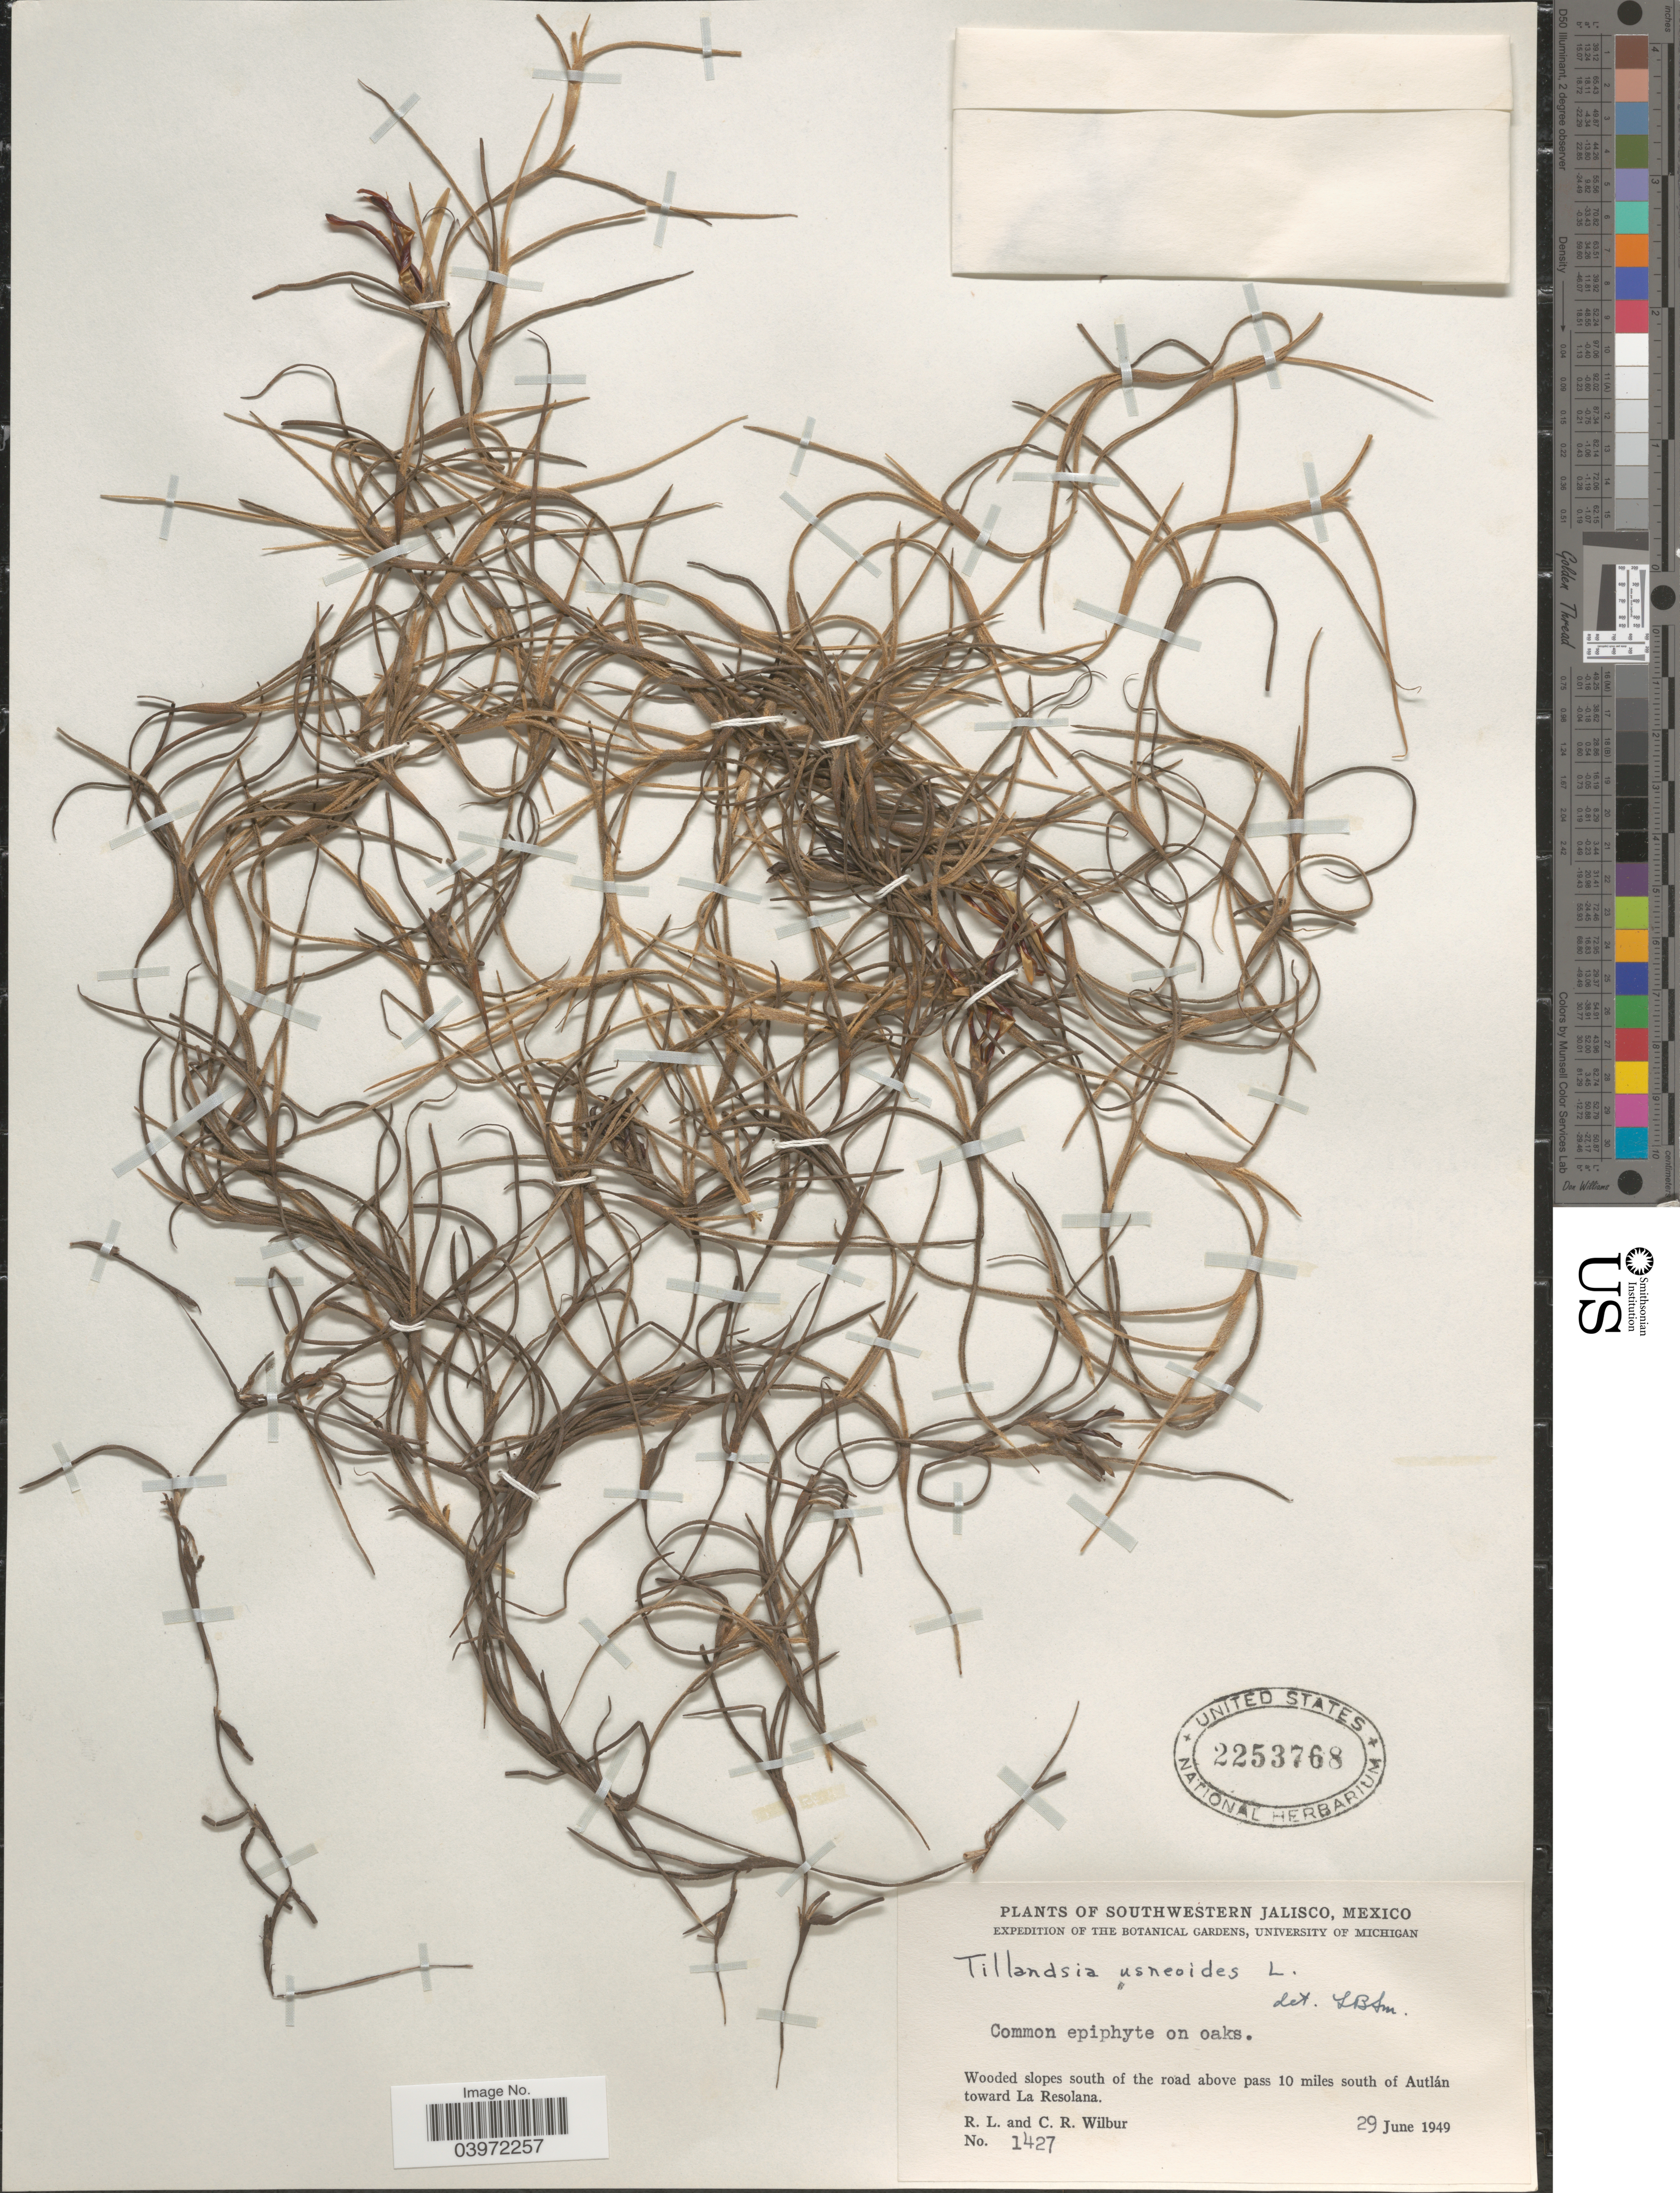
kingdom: Plantae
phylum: Tracheophyta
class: Liliopsida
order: Poales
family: Bromeliaceae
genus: Tillandsia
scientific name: Tillandsia usneoides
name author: (L.) L.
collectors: R. L. Wilbur & C. Wilbur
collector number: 1427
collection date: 1949-06-29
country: Mexico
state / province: Jalisco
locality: Southwestern Jalisco. Wooded slopes south of the road above pass 10 miles south of Autlán toward La Resolana.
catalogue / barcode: US 2253768